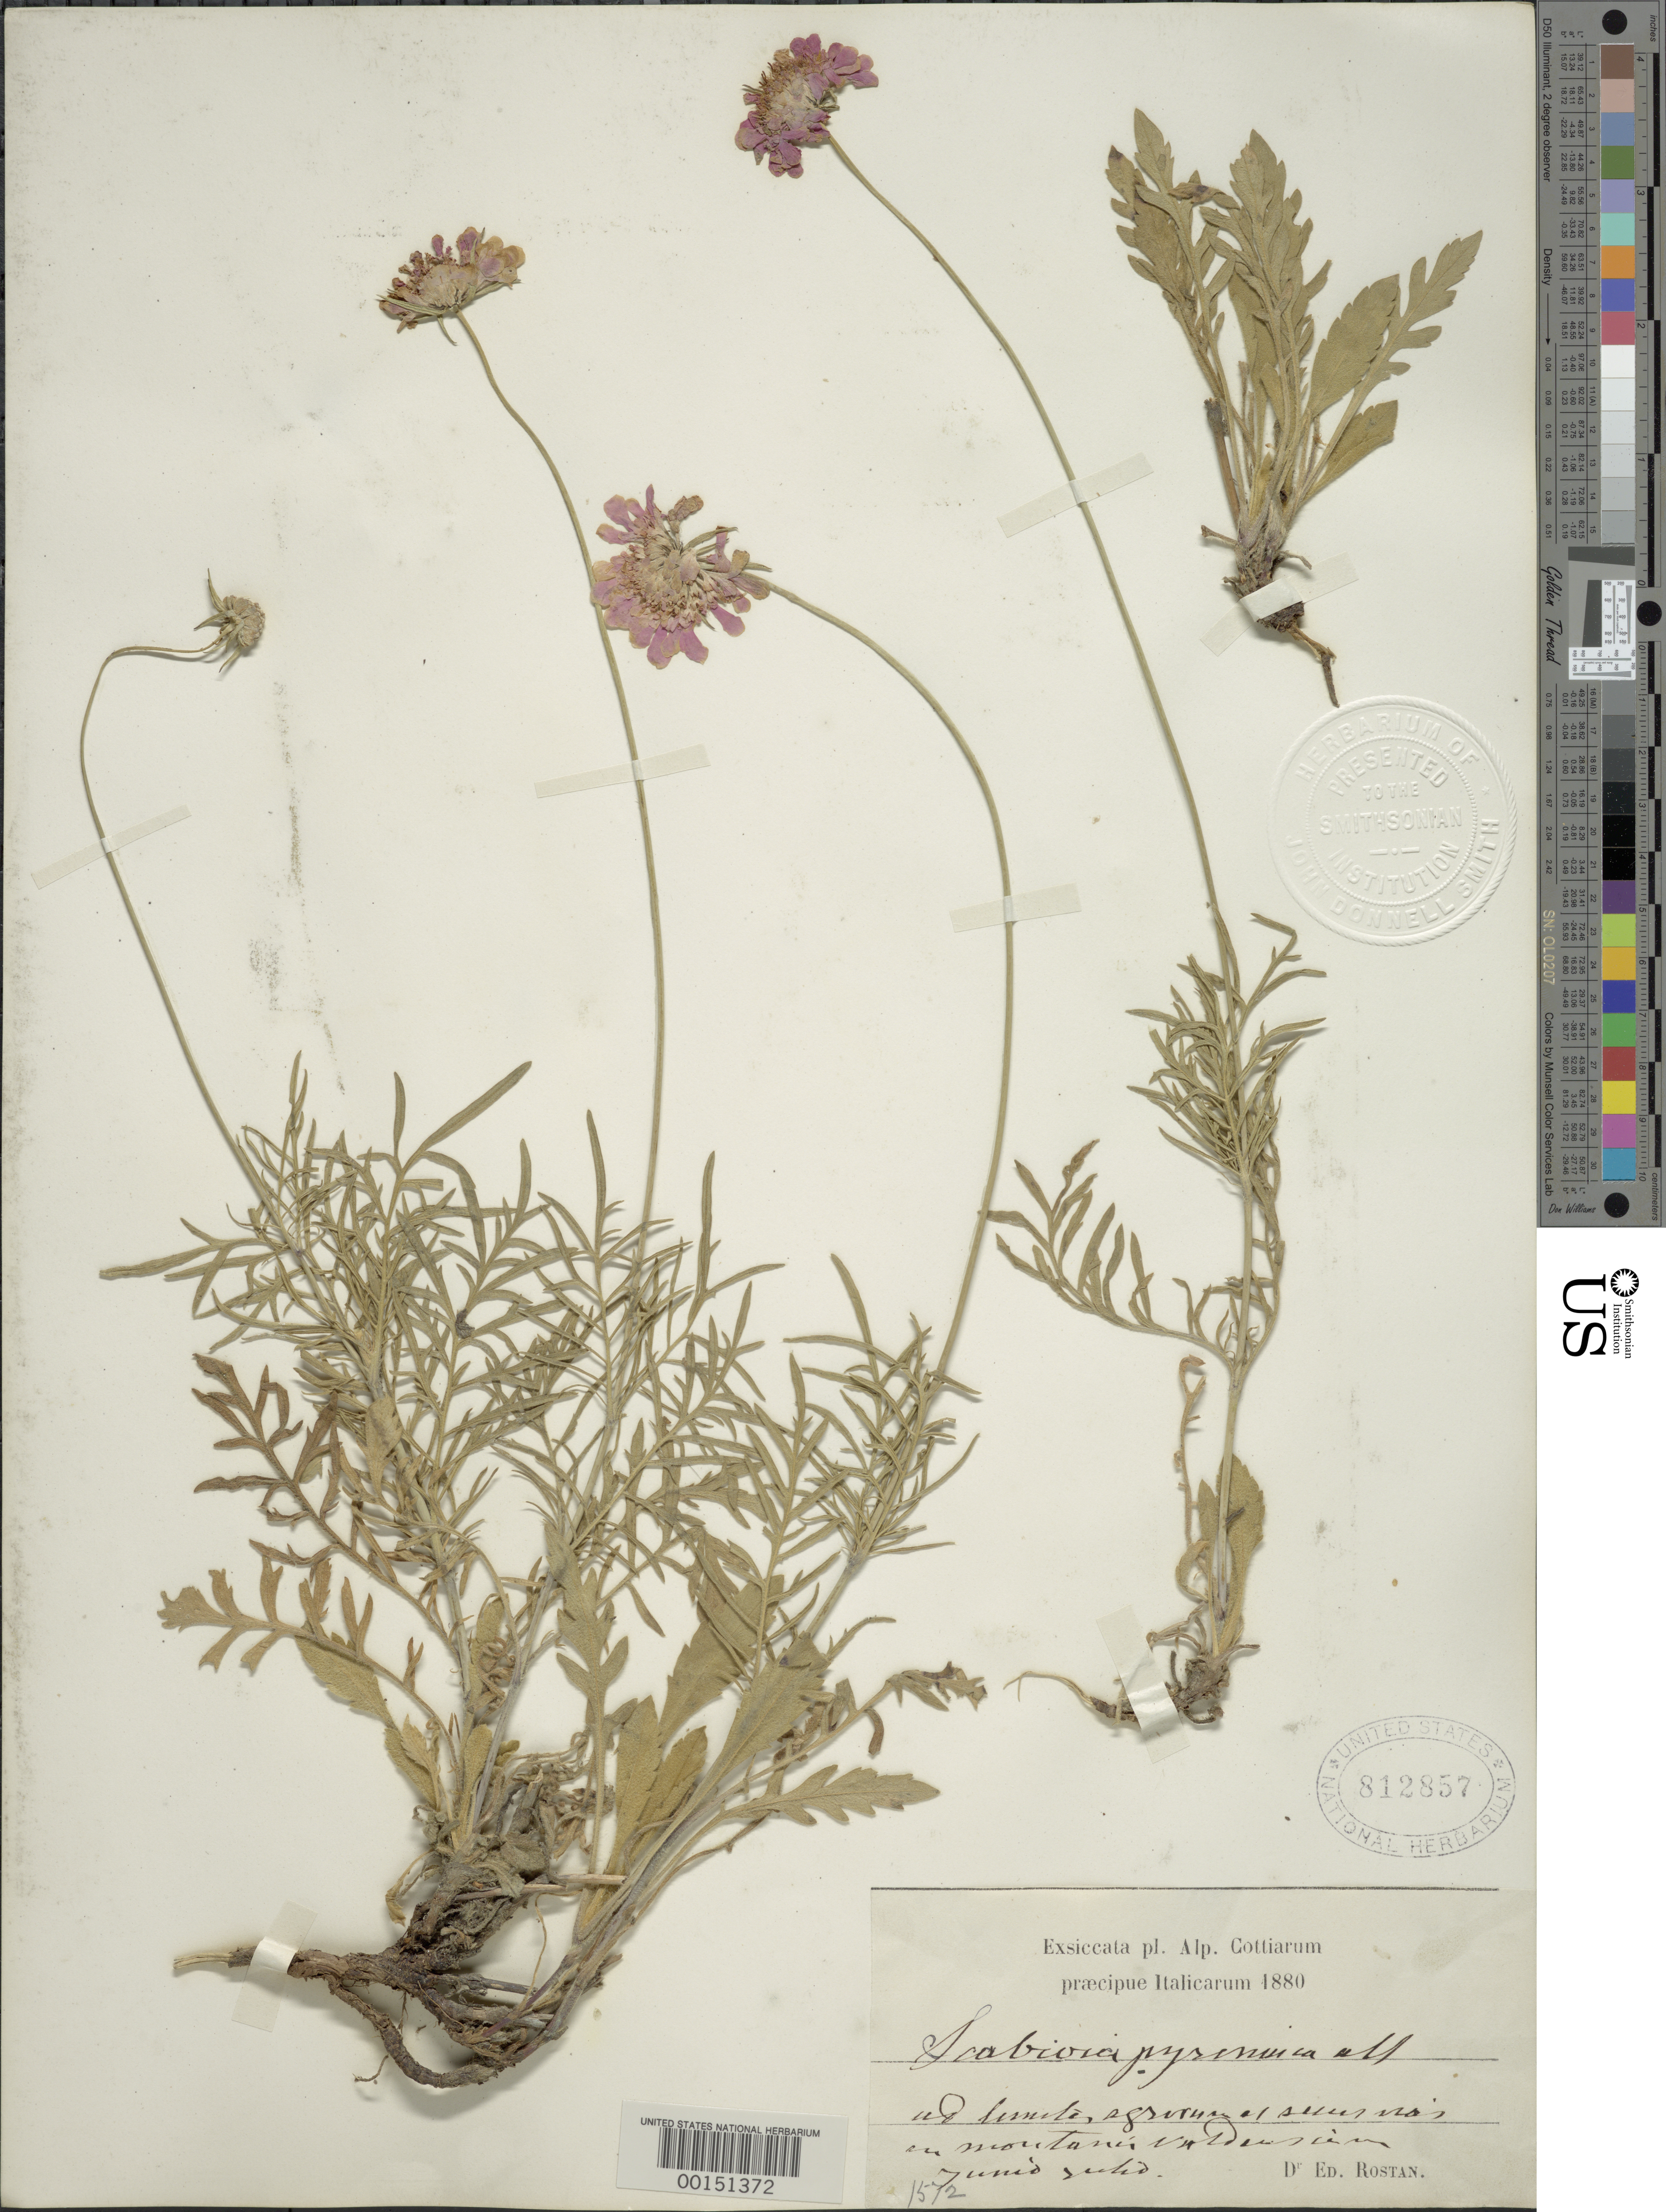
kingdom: Plantae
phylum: Tracheophyta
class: Magnoliopsida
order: Dipsacales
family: Caprifoliaceae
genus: Scabiosa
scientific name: Scabiosa pyrenaica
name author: All.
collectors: E. Rostan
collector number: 1512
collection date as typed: Jun 1880 to -- Jul 1880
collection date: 1880-06/1880-07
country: Italy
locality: Cottiarum Alpes.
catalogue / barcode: US 812857